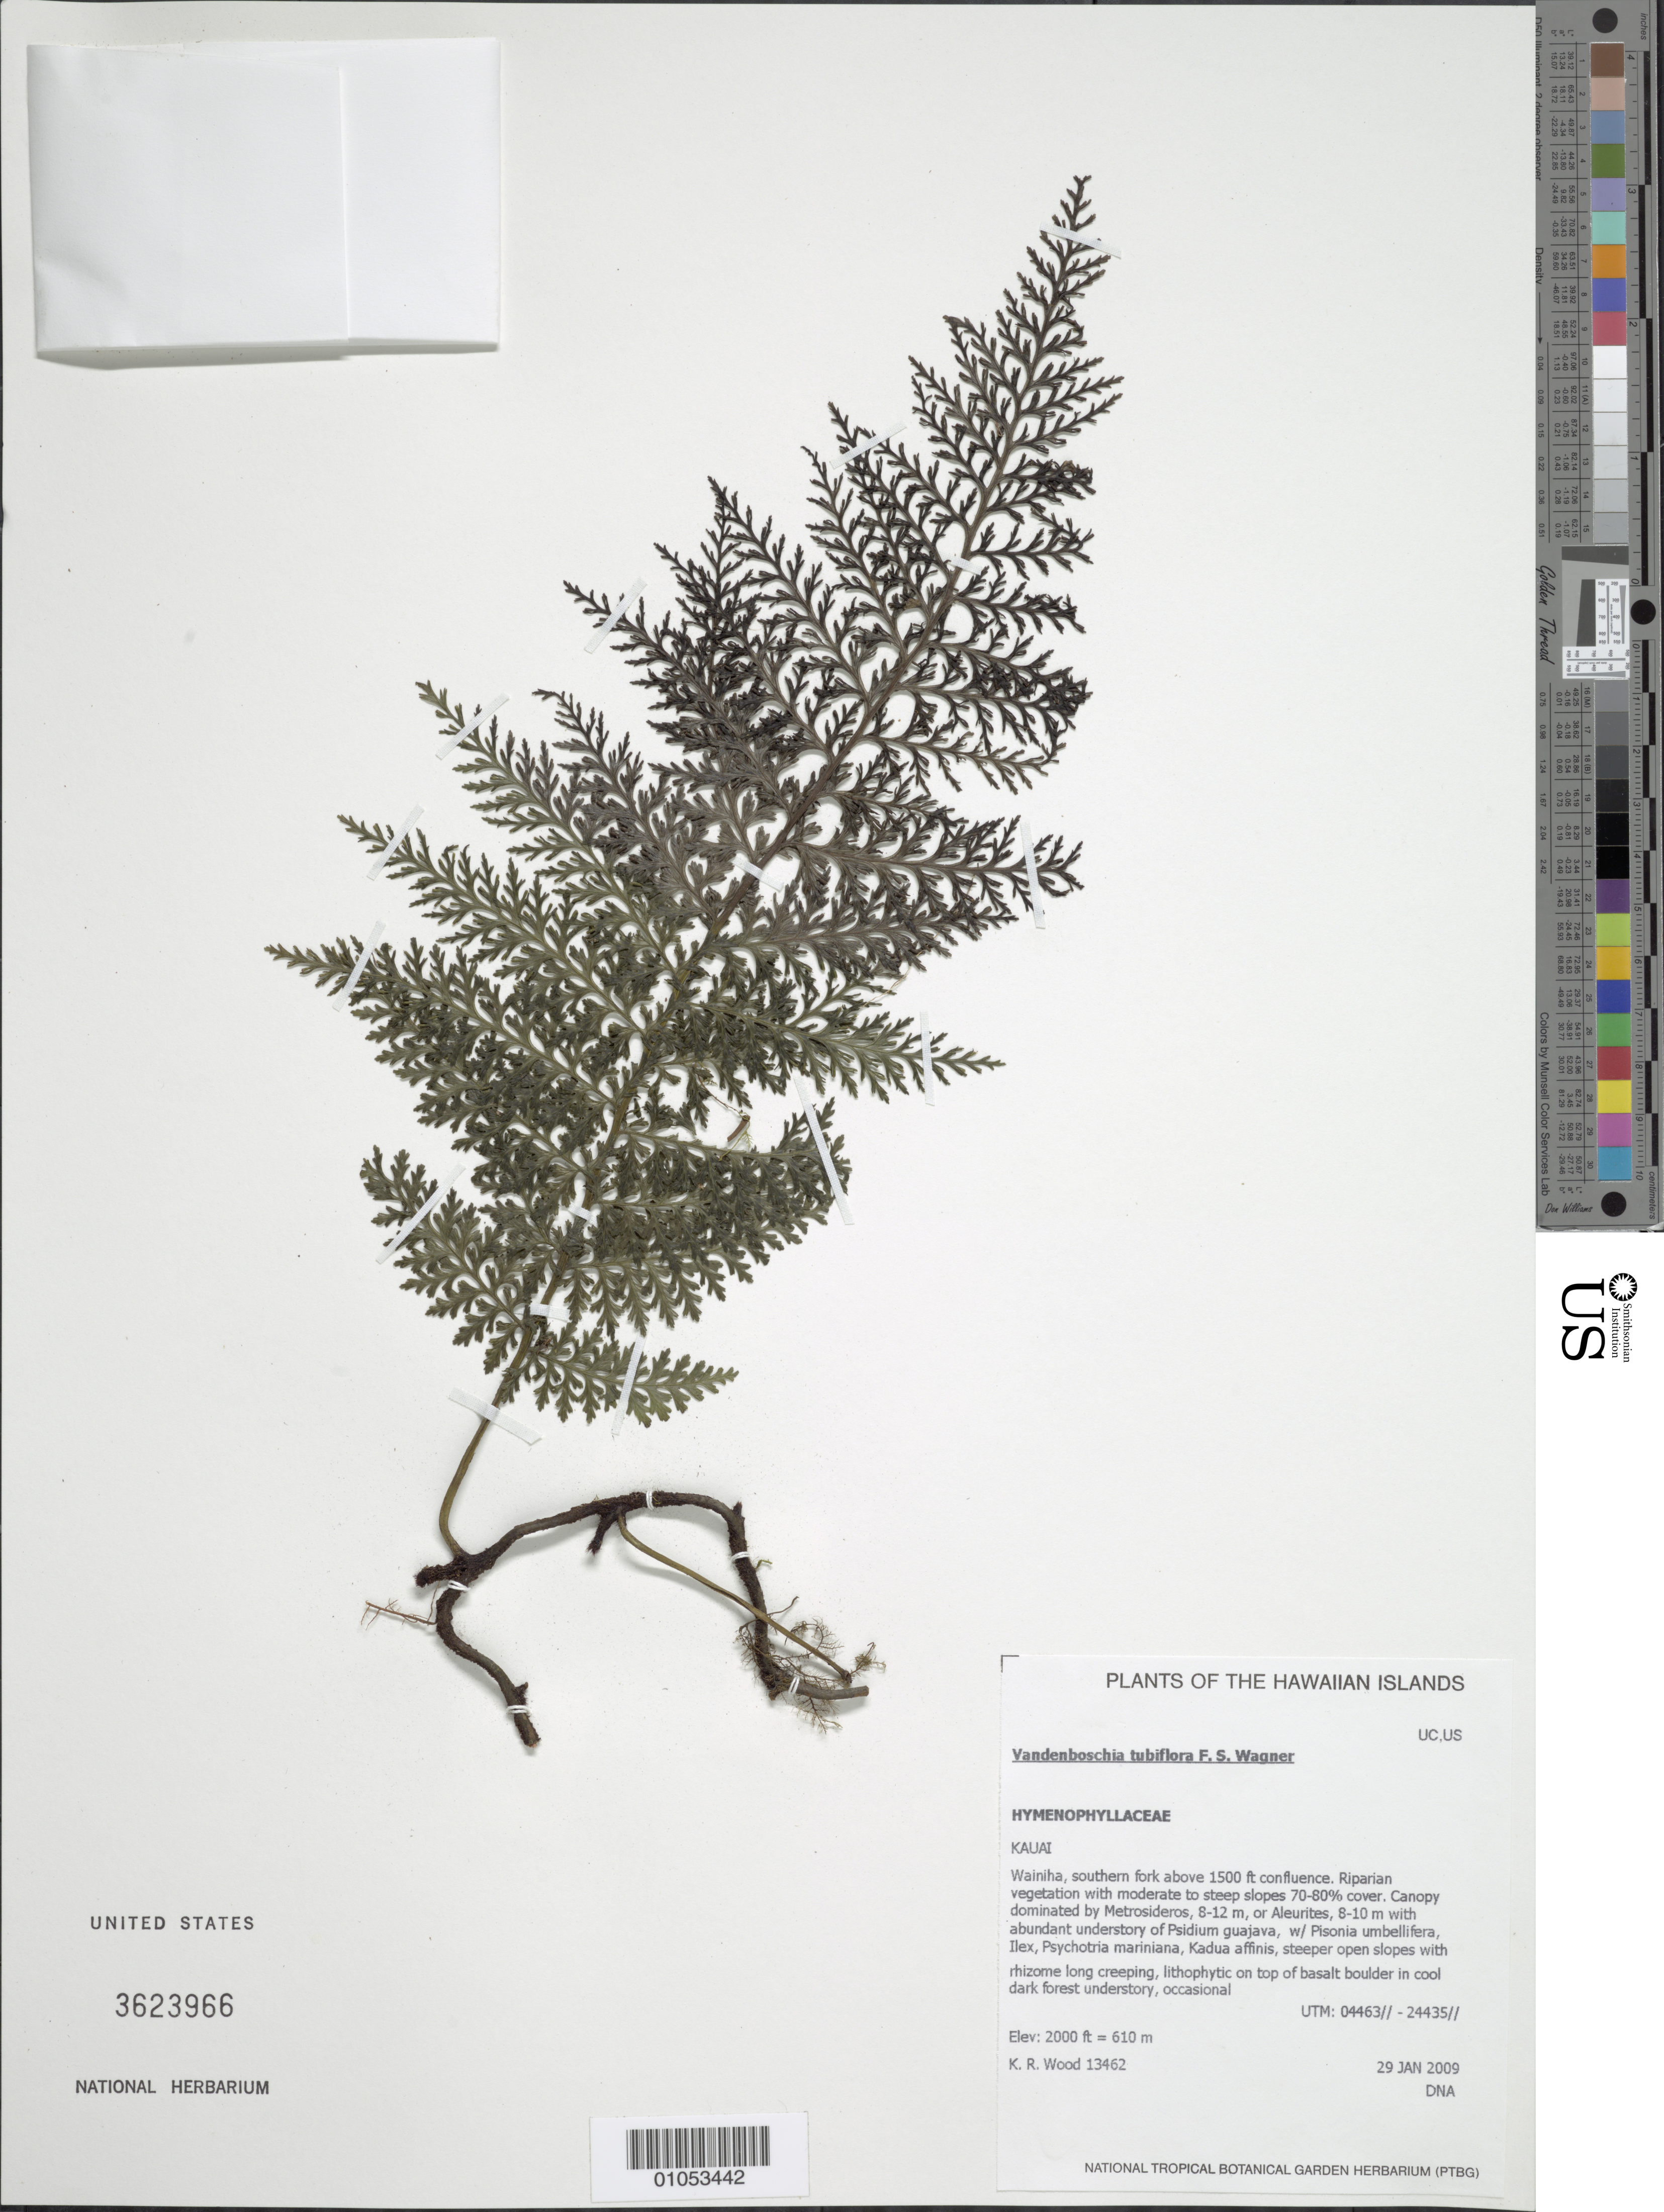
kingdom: Plantae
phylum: Tracheophyta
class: Polypodiopsida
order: Hymenophyllales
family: Hymenophyllaceae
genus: Vandenboschia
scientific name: Vandenboschia tubiflora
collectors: K. R. Wood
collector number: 13462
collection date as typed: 29 Jan 2009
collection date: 2009-01-29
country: United States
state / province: Hawaii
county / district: Kaui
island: Kaua'i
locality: Wainiha, southern fork above 1500 ft confluence.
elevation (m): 610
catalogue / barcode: US 3623966